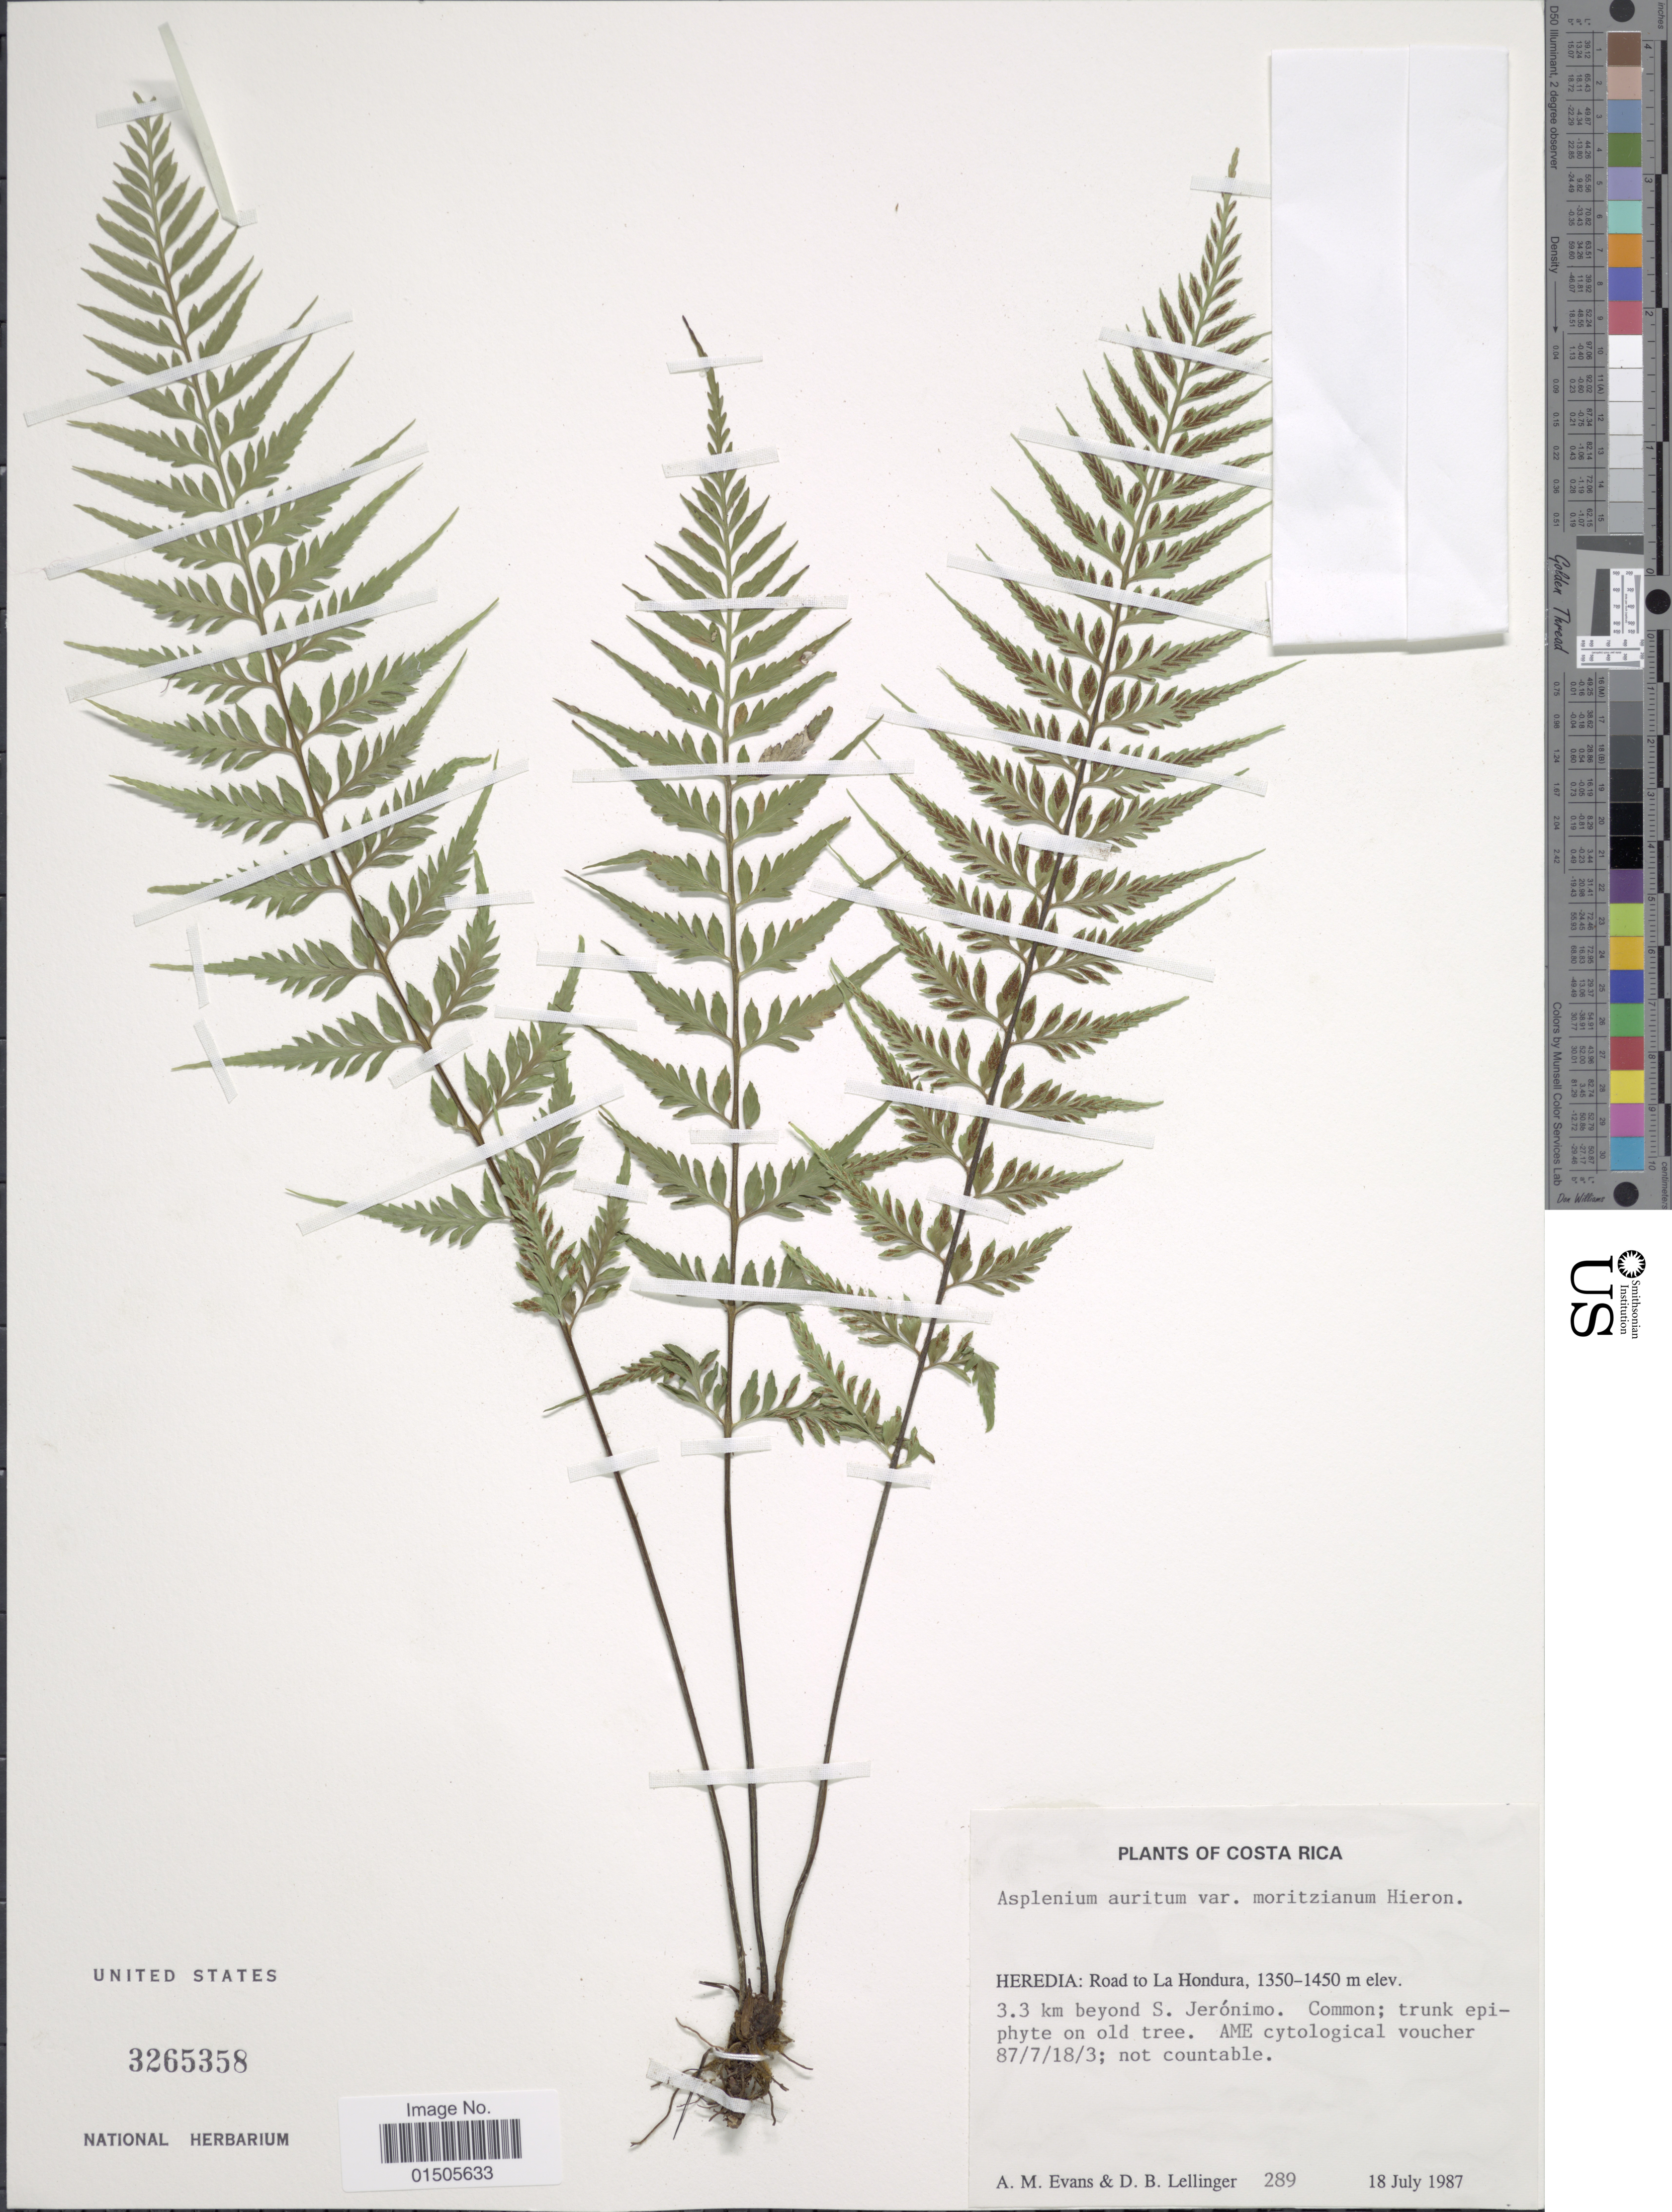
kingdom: Plantae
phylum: Tracheophyta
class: Polypodiopsida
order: Polypodiales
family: Aspleniaceae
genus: Asplenium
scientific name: Asplenium auritum var. moritzianum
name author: Hieron.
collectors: A. M. Evans & D. B. Lellinger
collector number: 289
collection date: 1987-07-18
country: Costa Rica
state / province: Heredia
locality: Road to La Hondura, 3.3 km beyond S, Jeronimo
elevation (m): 1350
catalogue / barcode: US 3265358